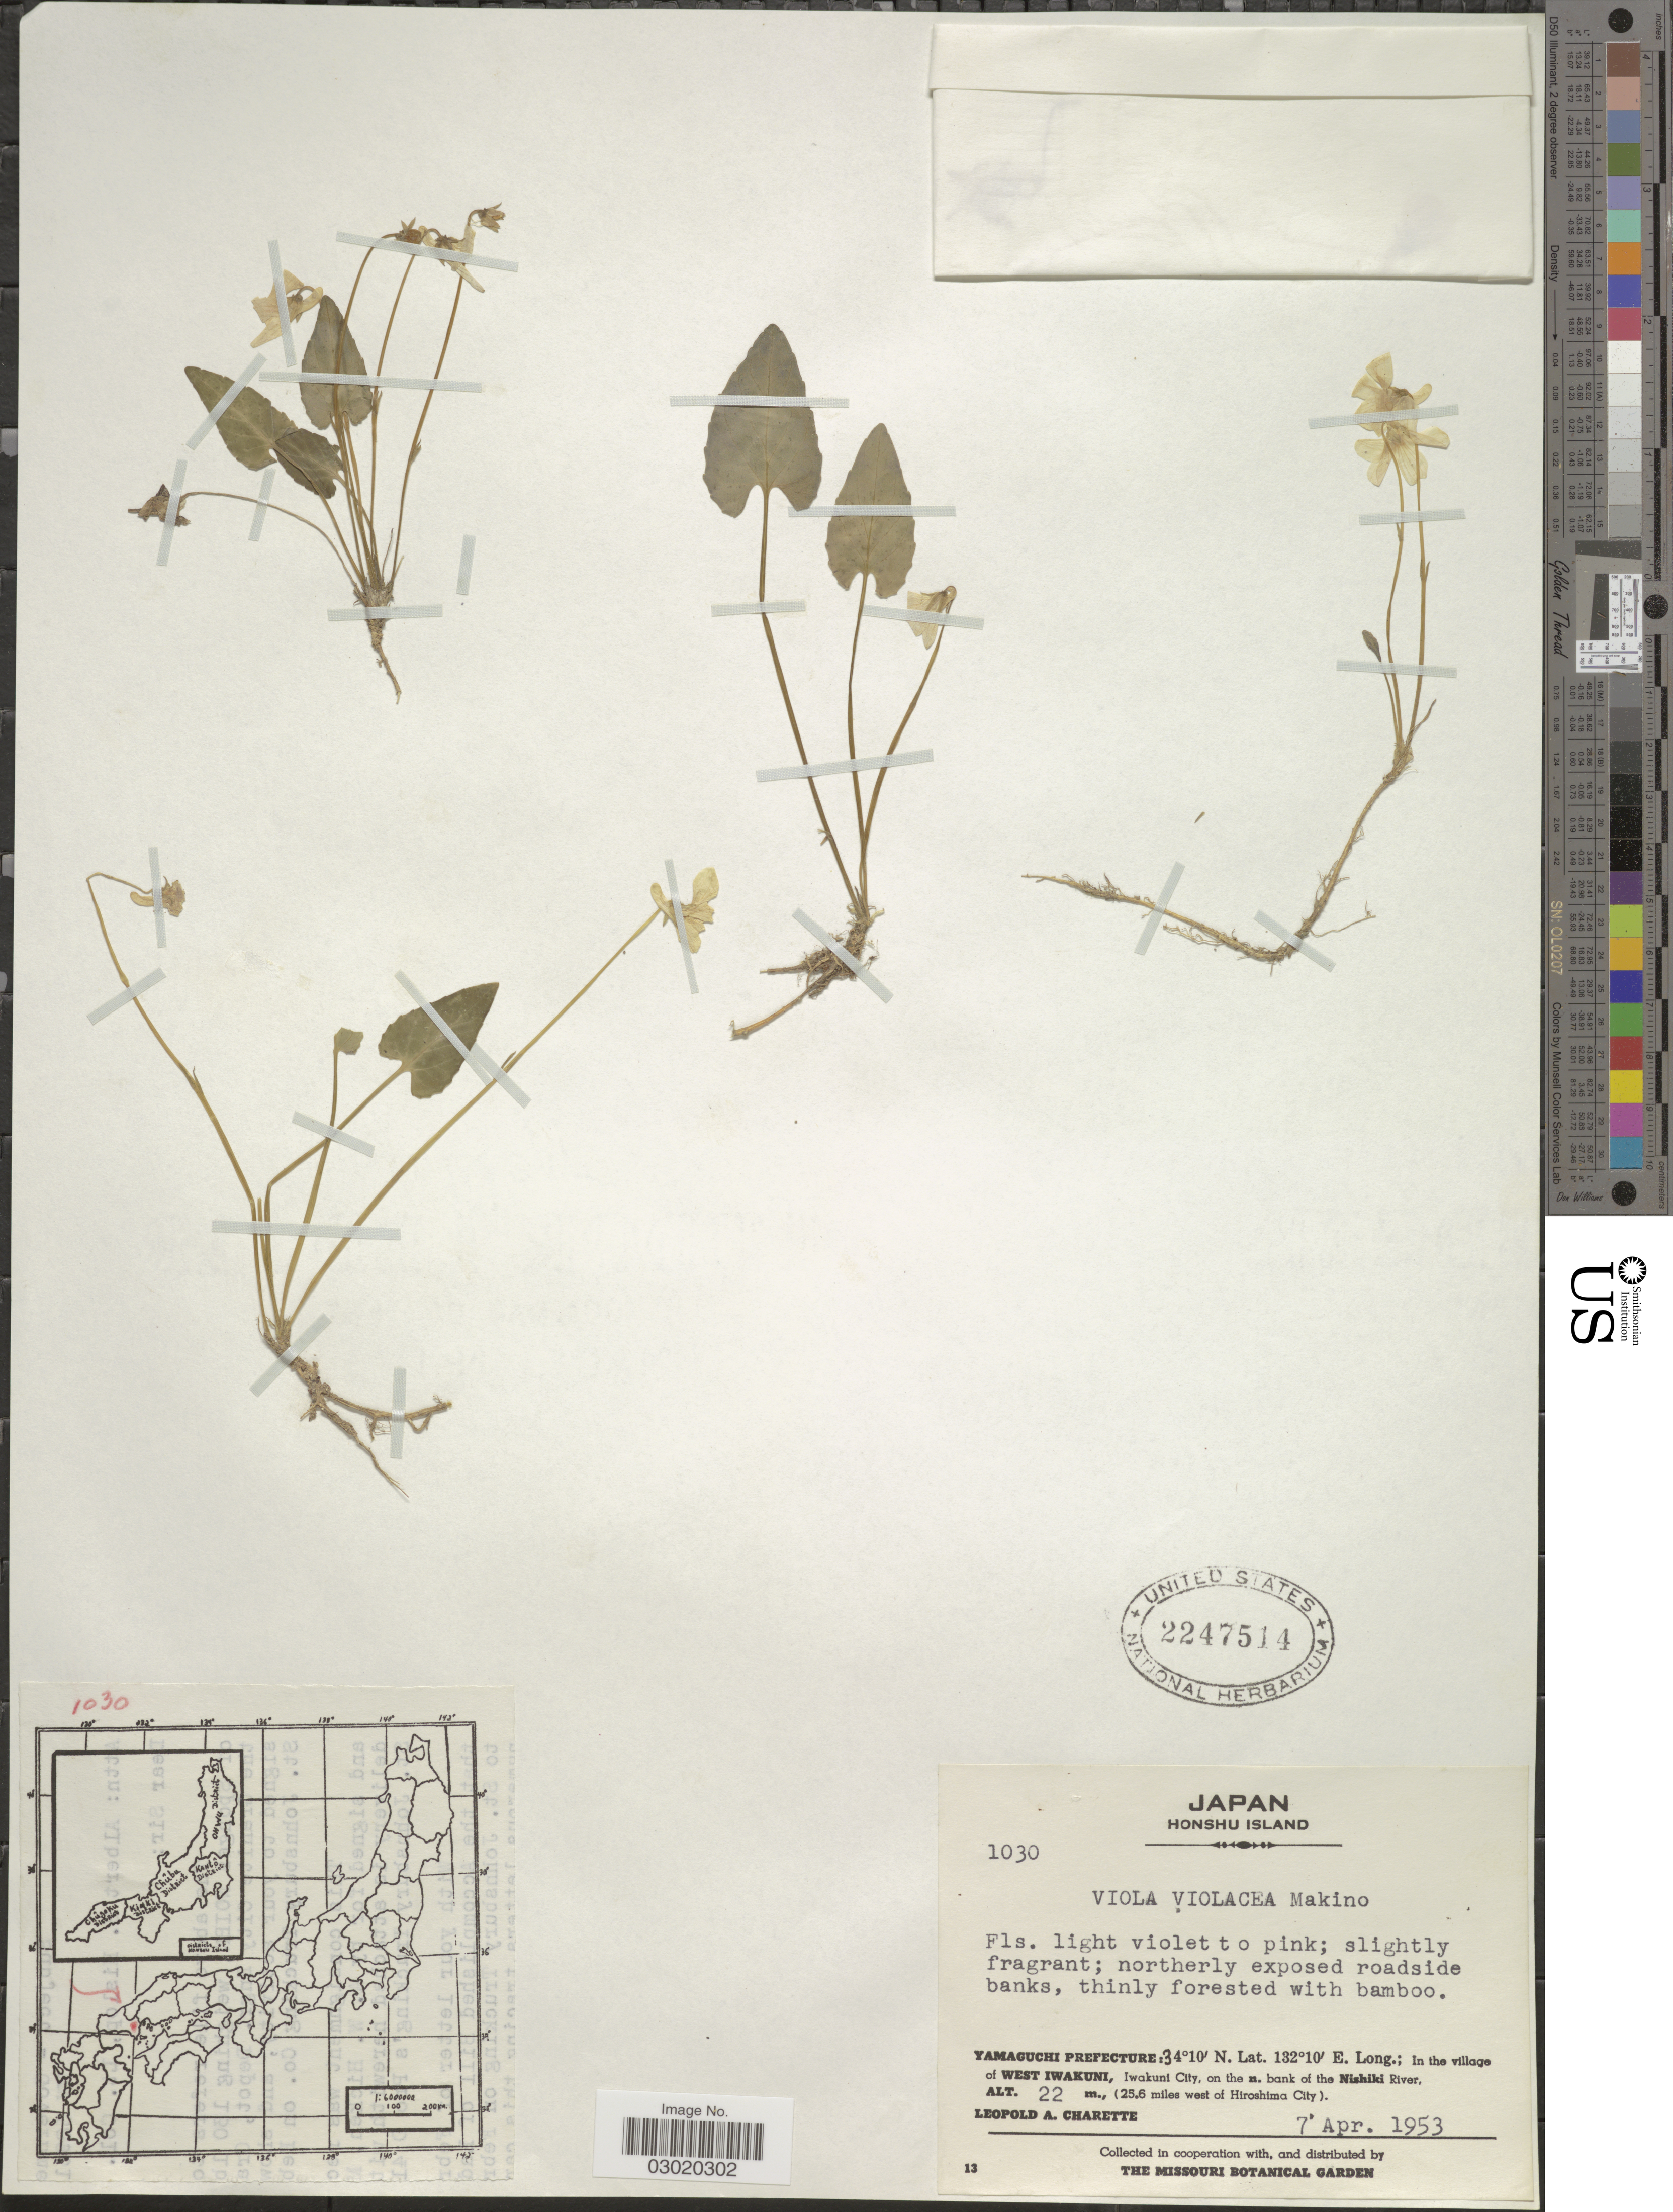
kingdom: Plantae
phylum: Tracheophyta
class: Magnoliopsida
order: Malpighiales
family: Violaceae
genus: Viola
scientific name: Viola violacea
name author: Makino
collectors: L. A. Charette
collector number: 1030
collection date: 1953-04-07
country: Japan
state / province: Yamaguti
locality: Honshu Island. Yamaguchi Prefecture; In the village of west Iwakuni, Iwakuni City, on the n. bank of the Nishiki River, (25.6 miles west of Hiroshima City).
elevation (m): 22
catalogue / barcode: US 2247514